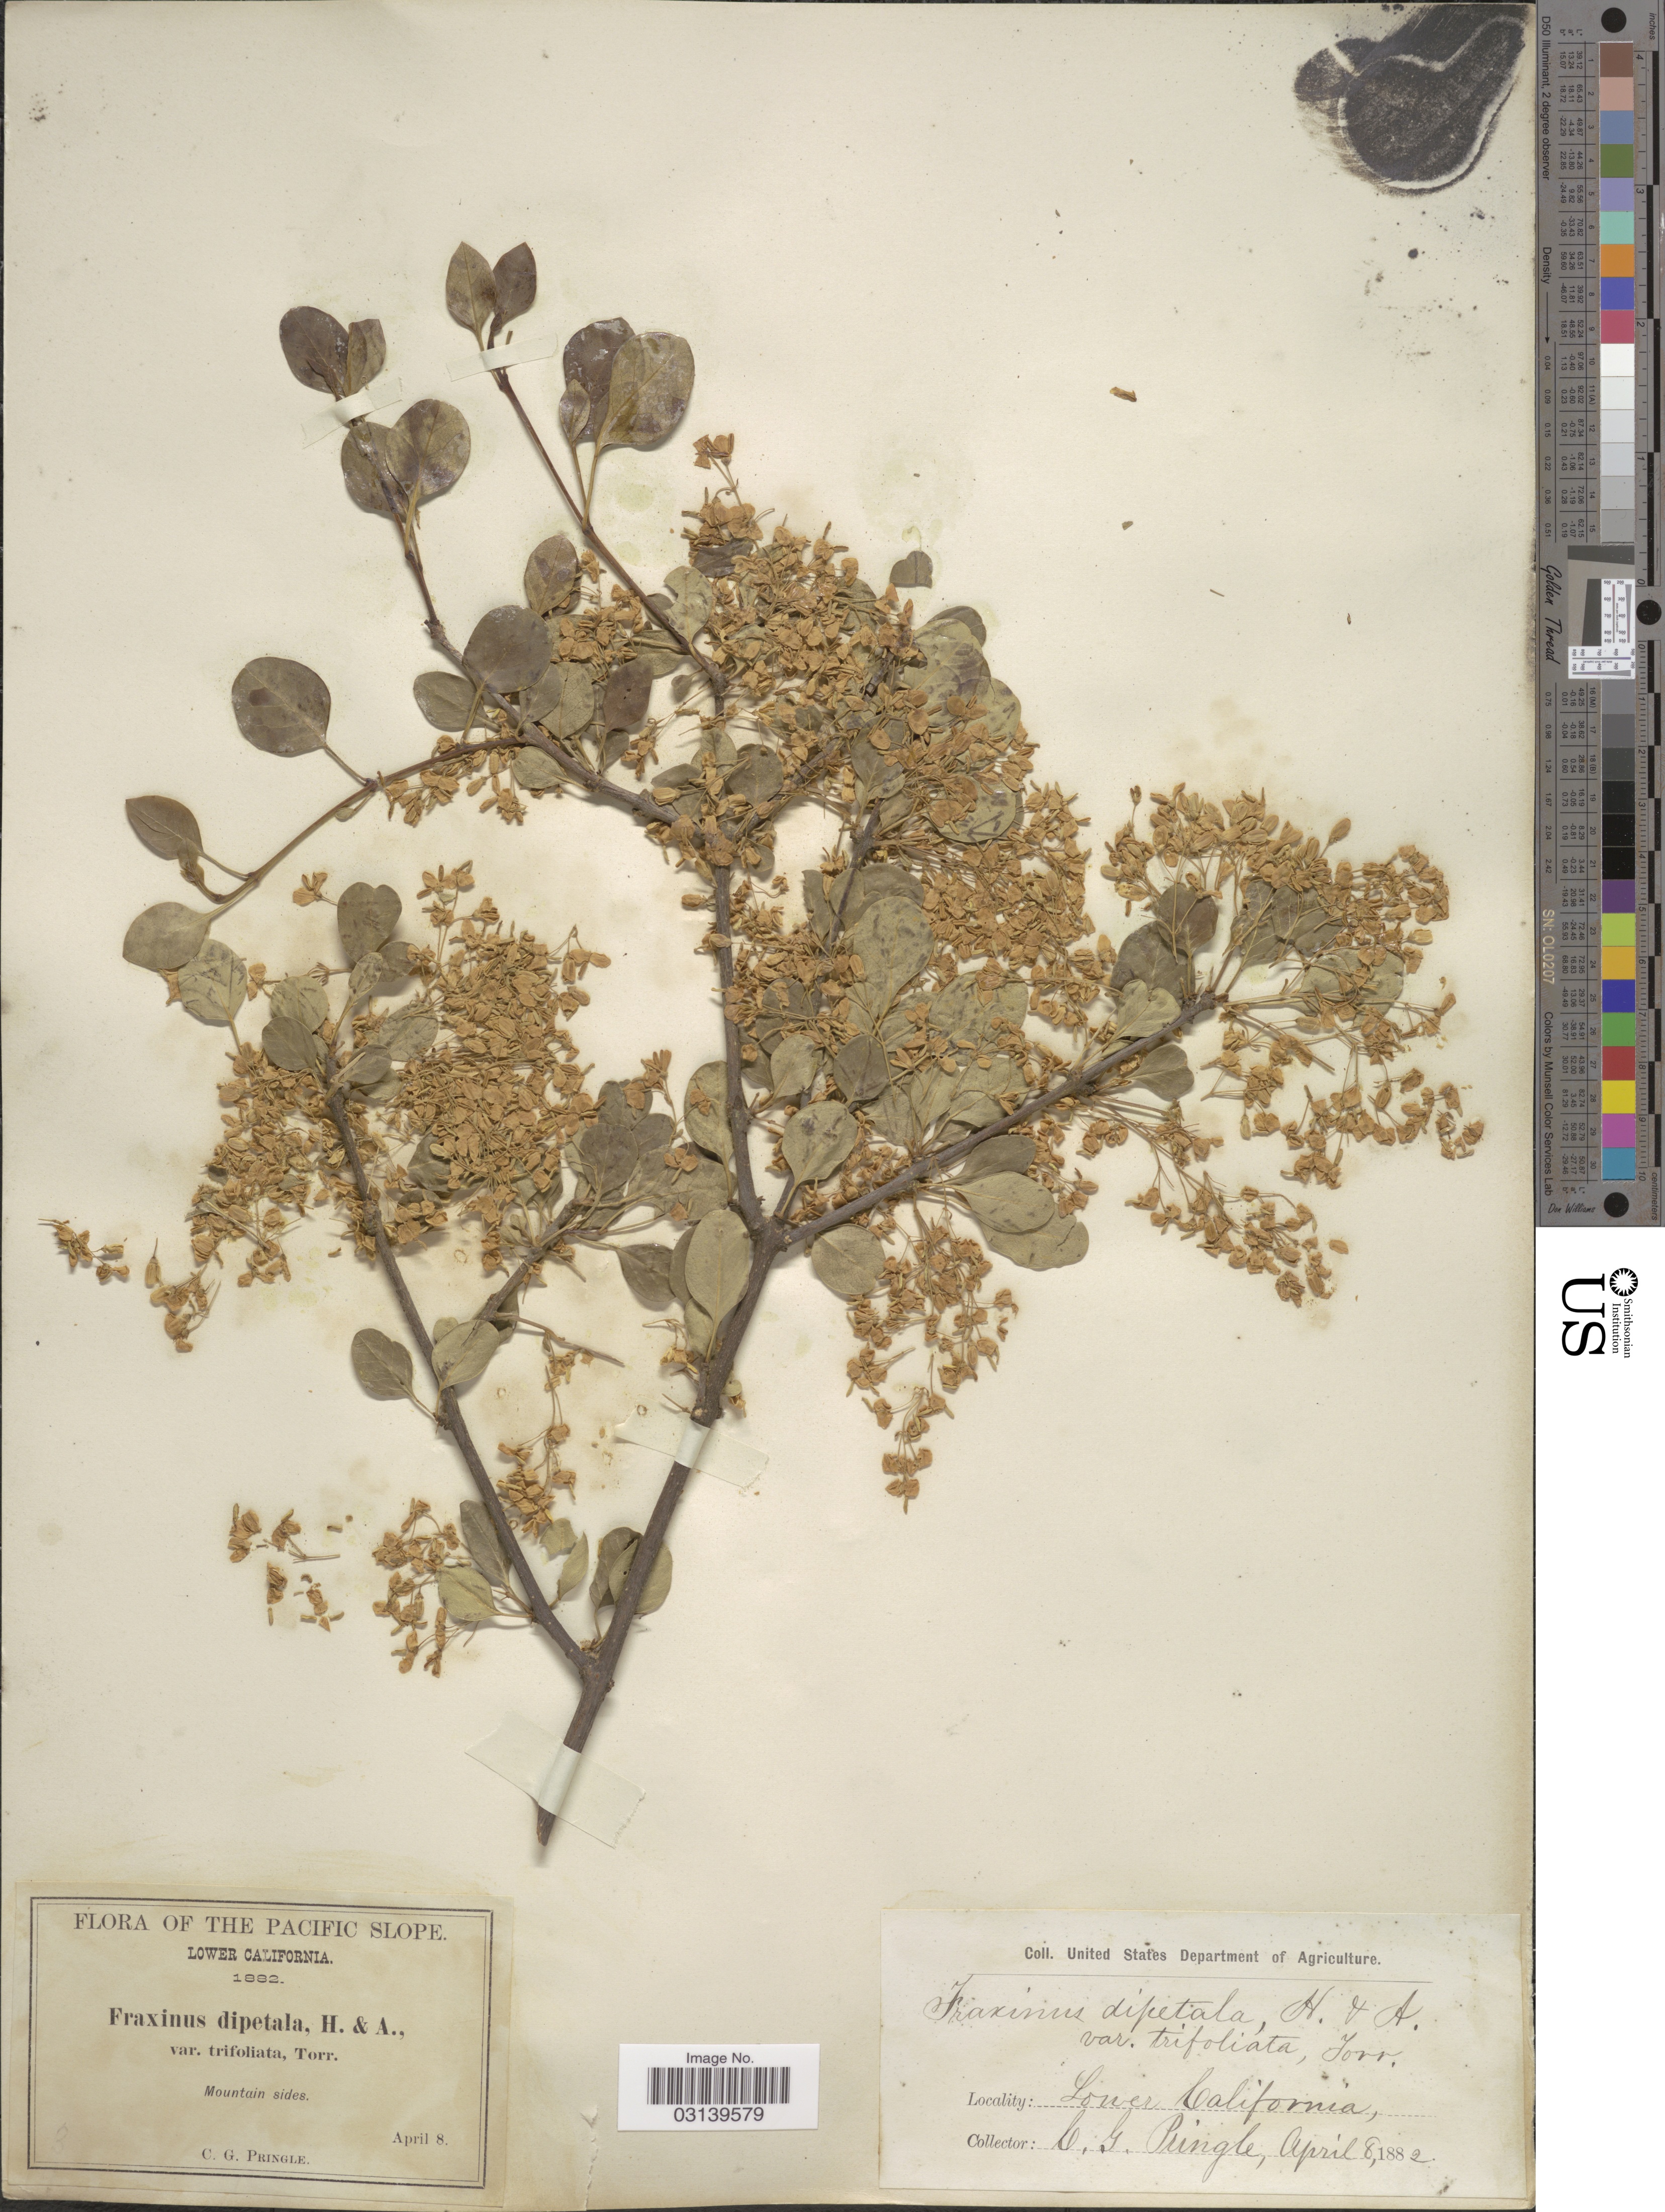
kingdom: Plantae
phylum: Tracheophyta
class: Magnoliopsida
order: Lamiales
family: Oleaceae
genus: Fraxinus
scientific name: Fraxinus dipetala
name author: Hook. & Arn.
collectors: C. G. Pringle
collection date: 1882-04-08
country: Mexico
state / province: Baja California Norte / Baja California Sur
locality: The Pacific Slope, Lower Califormia.